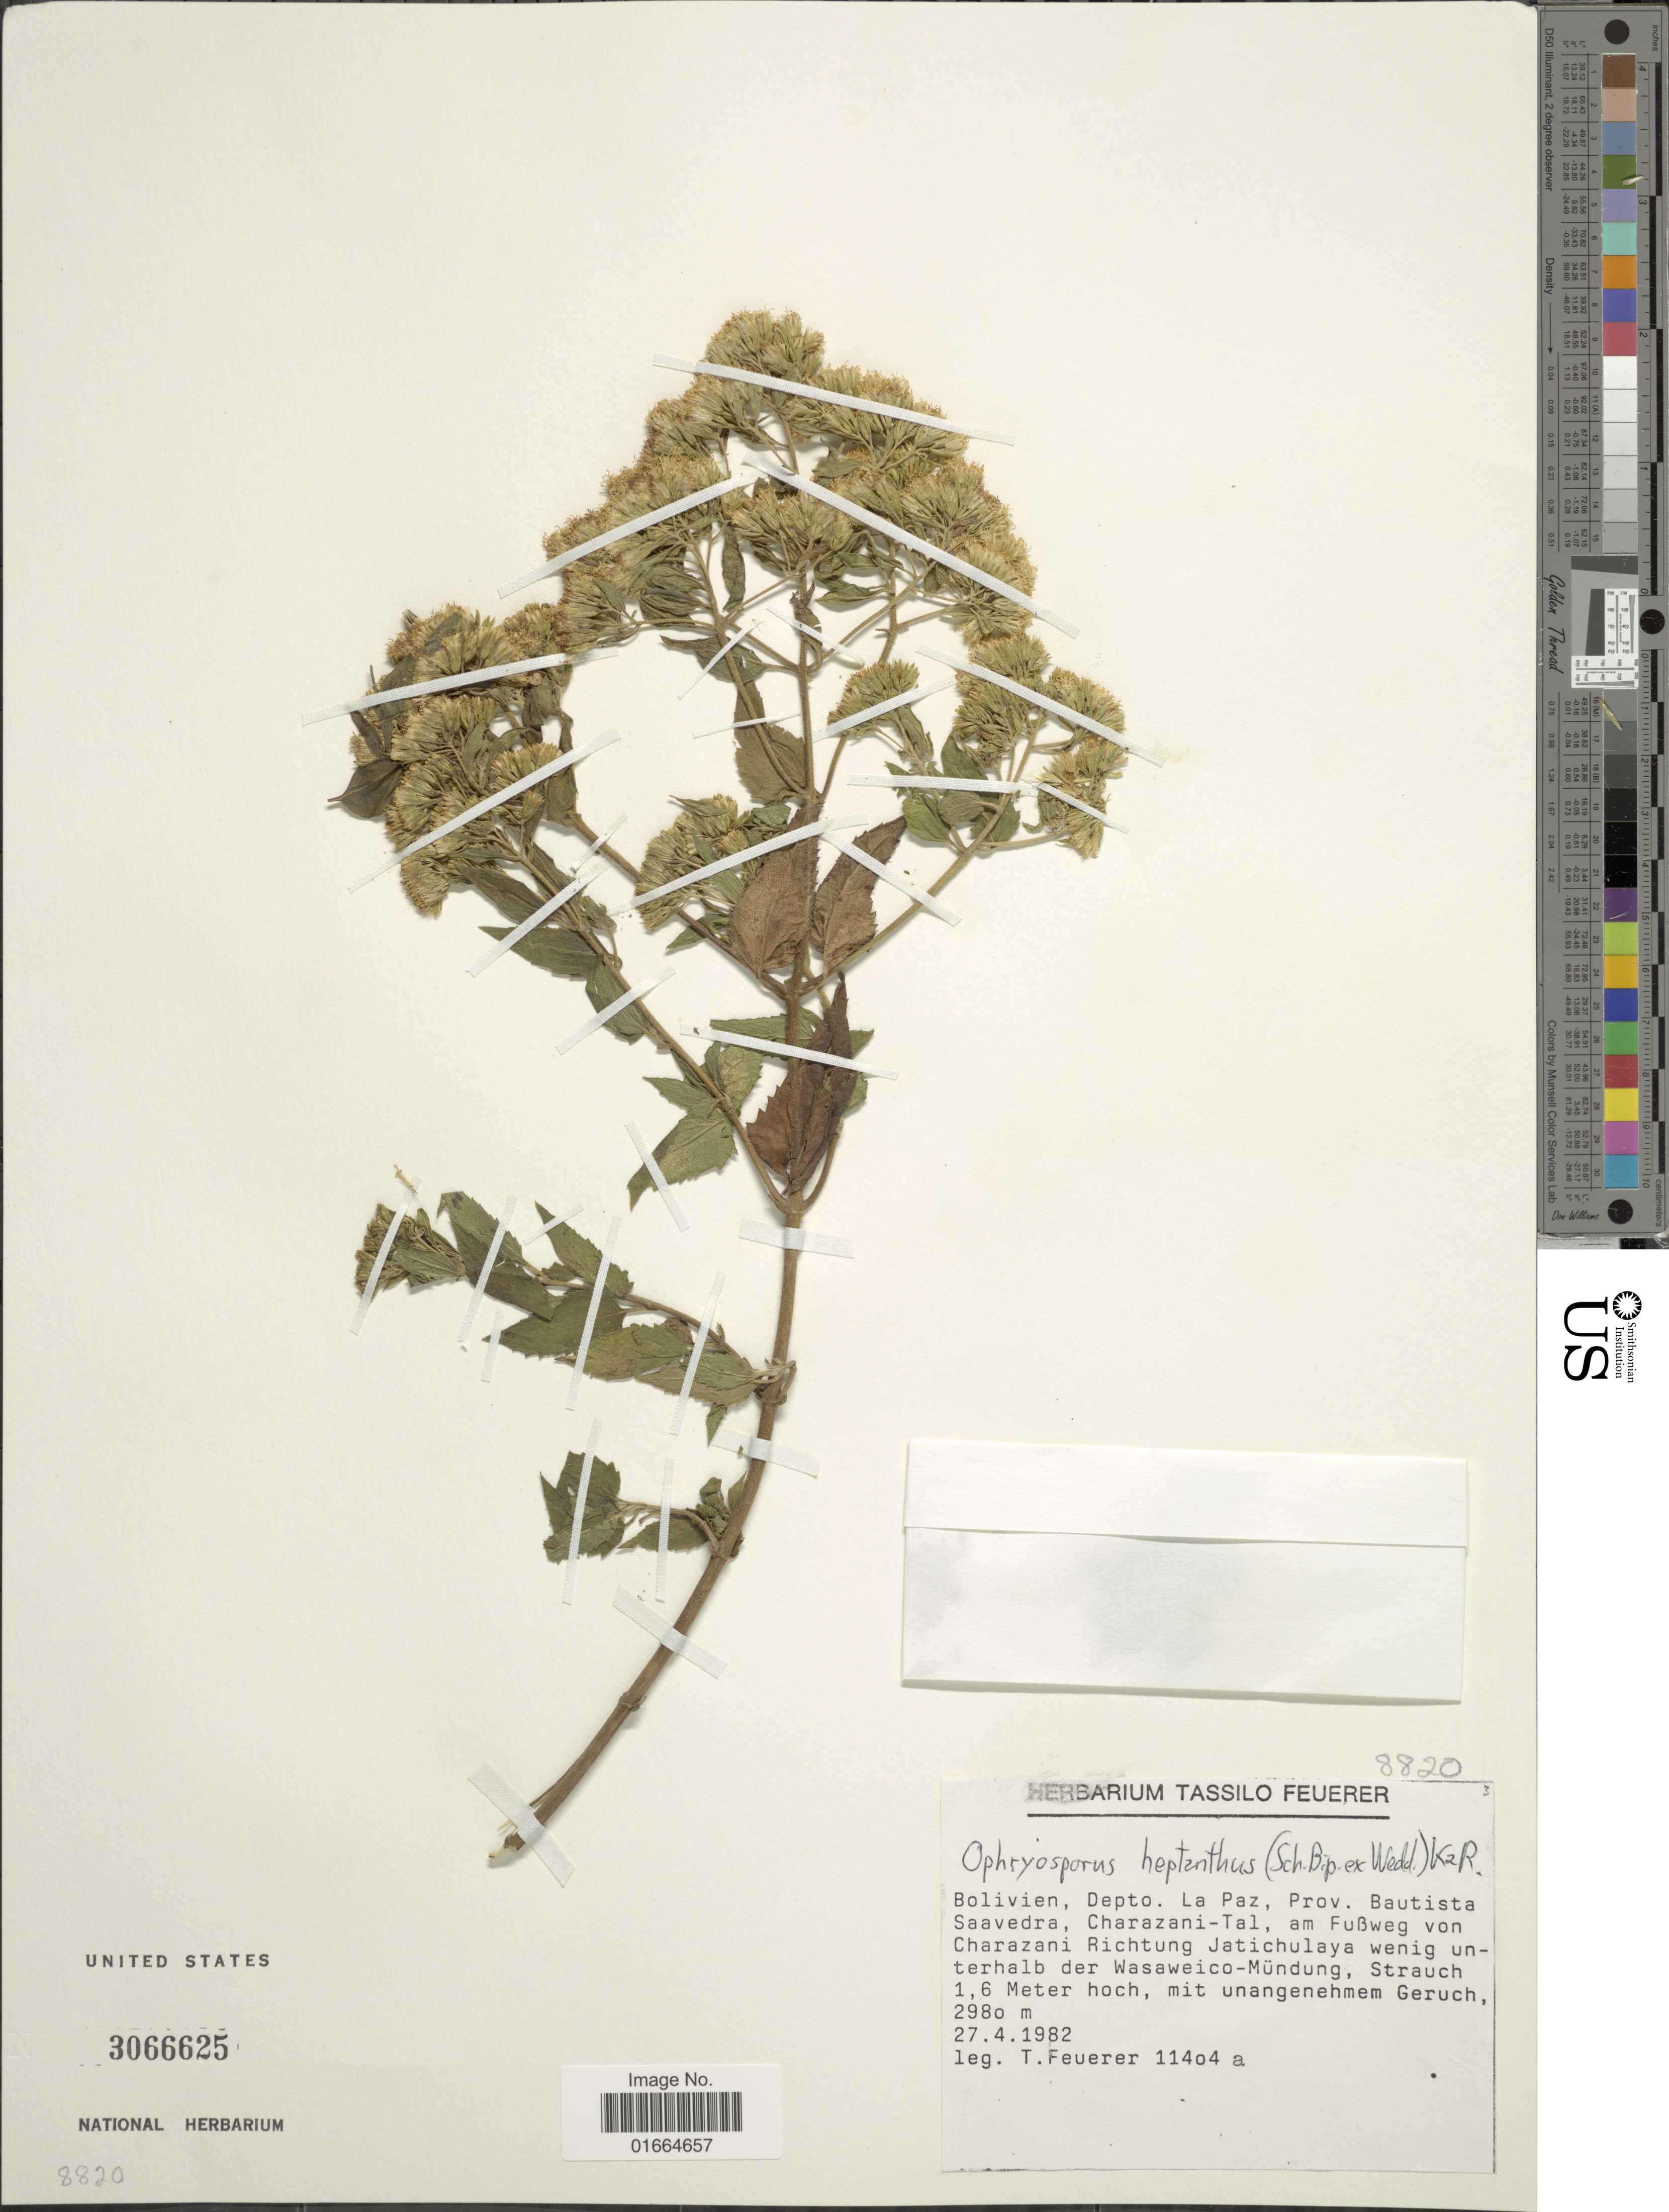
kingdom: Plantae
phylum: Tracheophyta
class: Magnoliopsida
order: Asterales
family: Asteraceae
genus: Ophryosporus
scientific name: Ophryosporus heptanthus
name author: (Sch. Bip. ex Wedd.) R.M. King & H. Rob.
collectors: T. Feuerer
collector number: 11404a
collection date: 1982-04-27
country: Bolivia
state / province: La Paz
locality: Bolivine, Depto. La Paz, Prov. Bautista Saavedra, Charazani-Tal, am Fubweg von Charazani Richtung Jatichulaya wenig unterhalb der Wasaweico-Mundung, Strauch 1.6 meter hoch, mit unangeneheim Geruch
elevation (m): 2980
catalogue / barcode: US 3066625